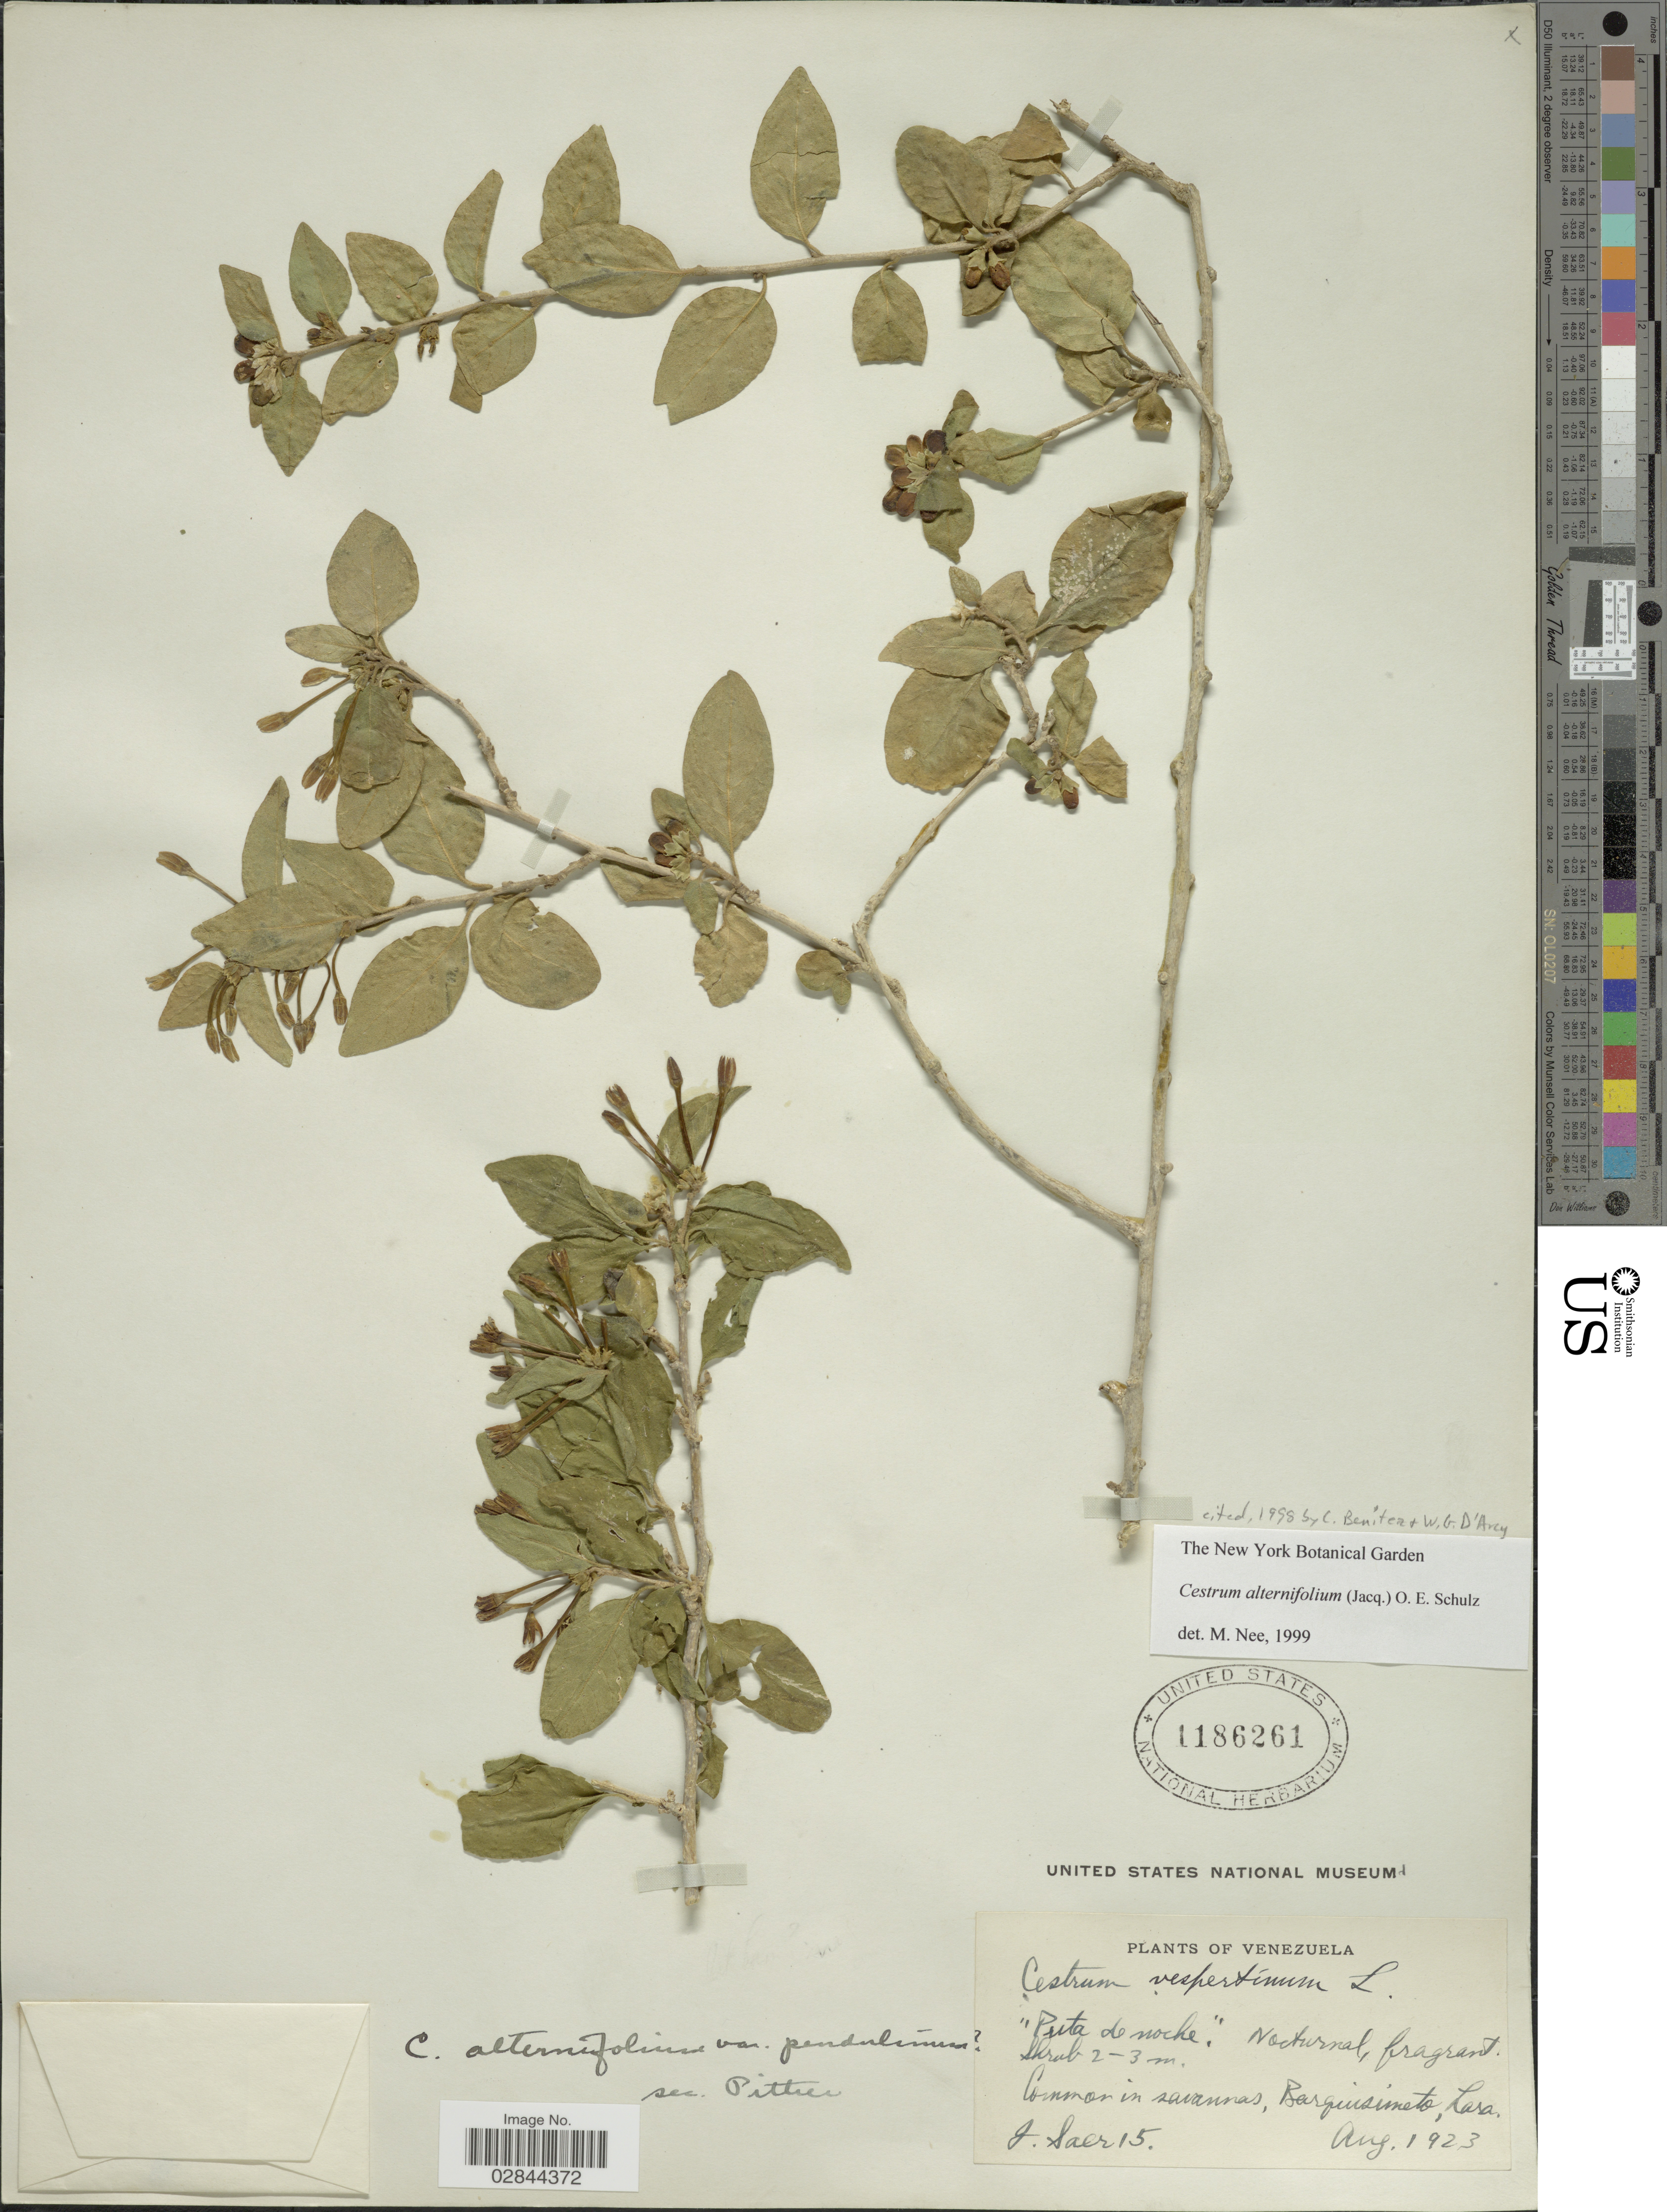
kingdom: Plantae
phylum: Tracheophyta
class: Magnoliopsida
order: Solanales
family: Solanaceae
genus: Cestrum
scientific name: Cestrum alternifolium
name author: (Jacq.) O.E. Schulz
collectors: J. Saer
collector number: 15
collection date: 1923-08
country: Venezuela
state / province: Lara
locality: Common in savannas, Barquisimeto.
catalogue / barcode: US 1186261